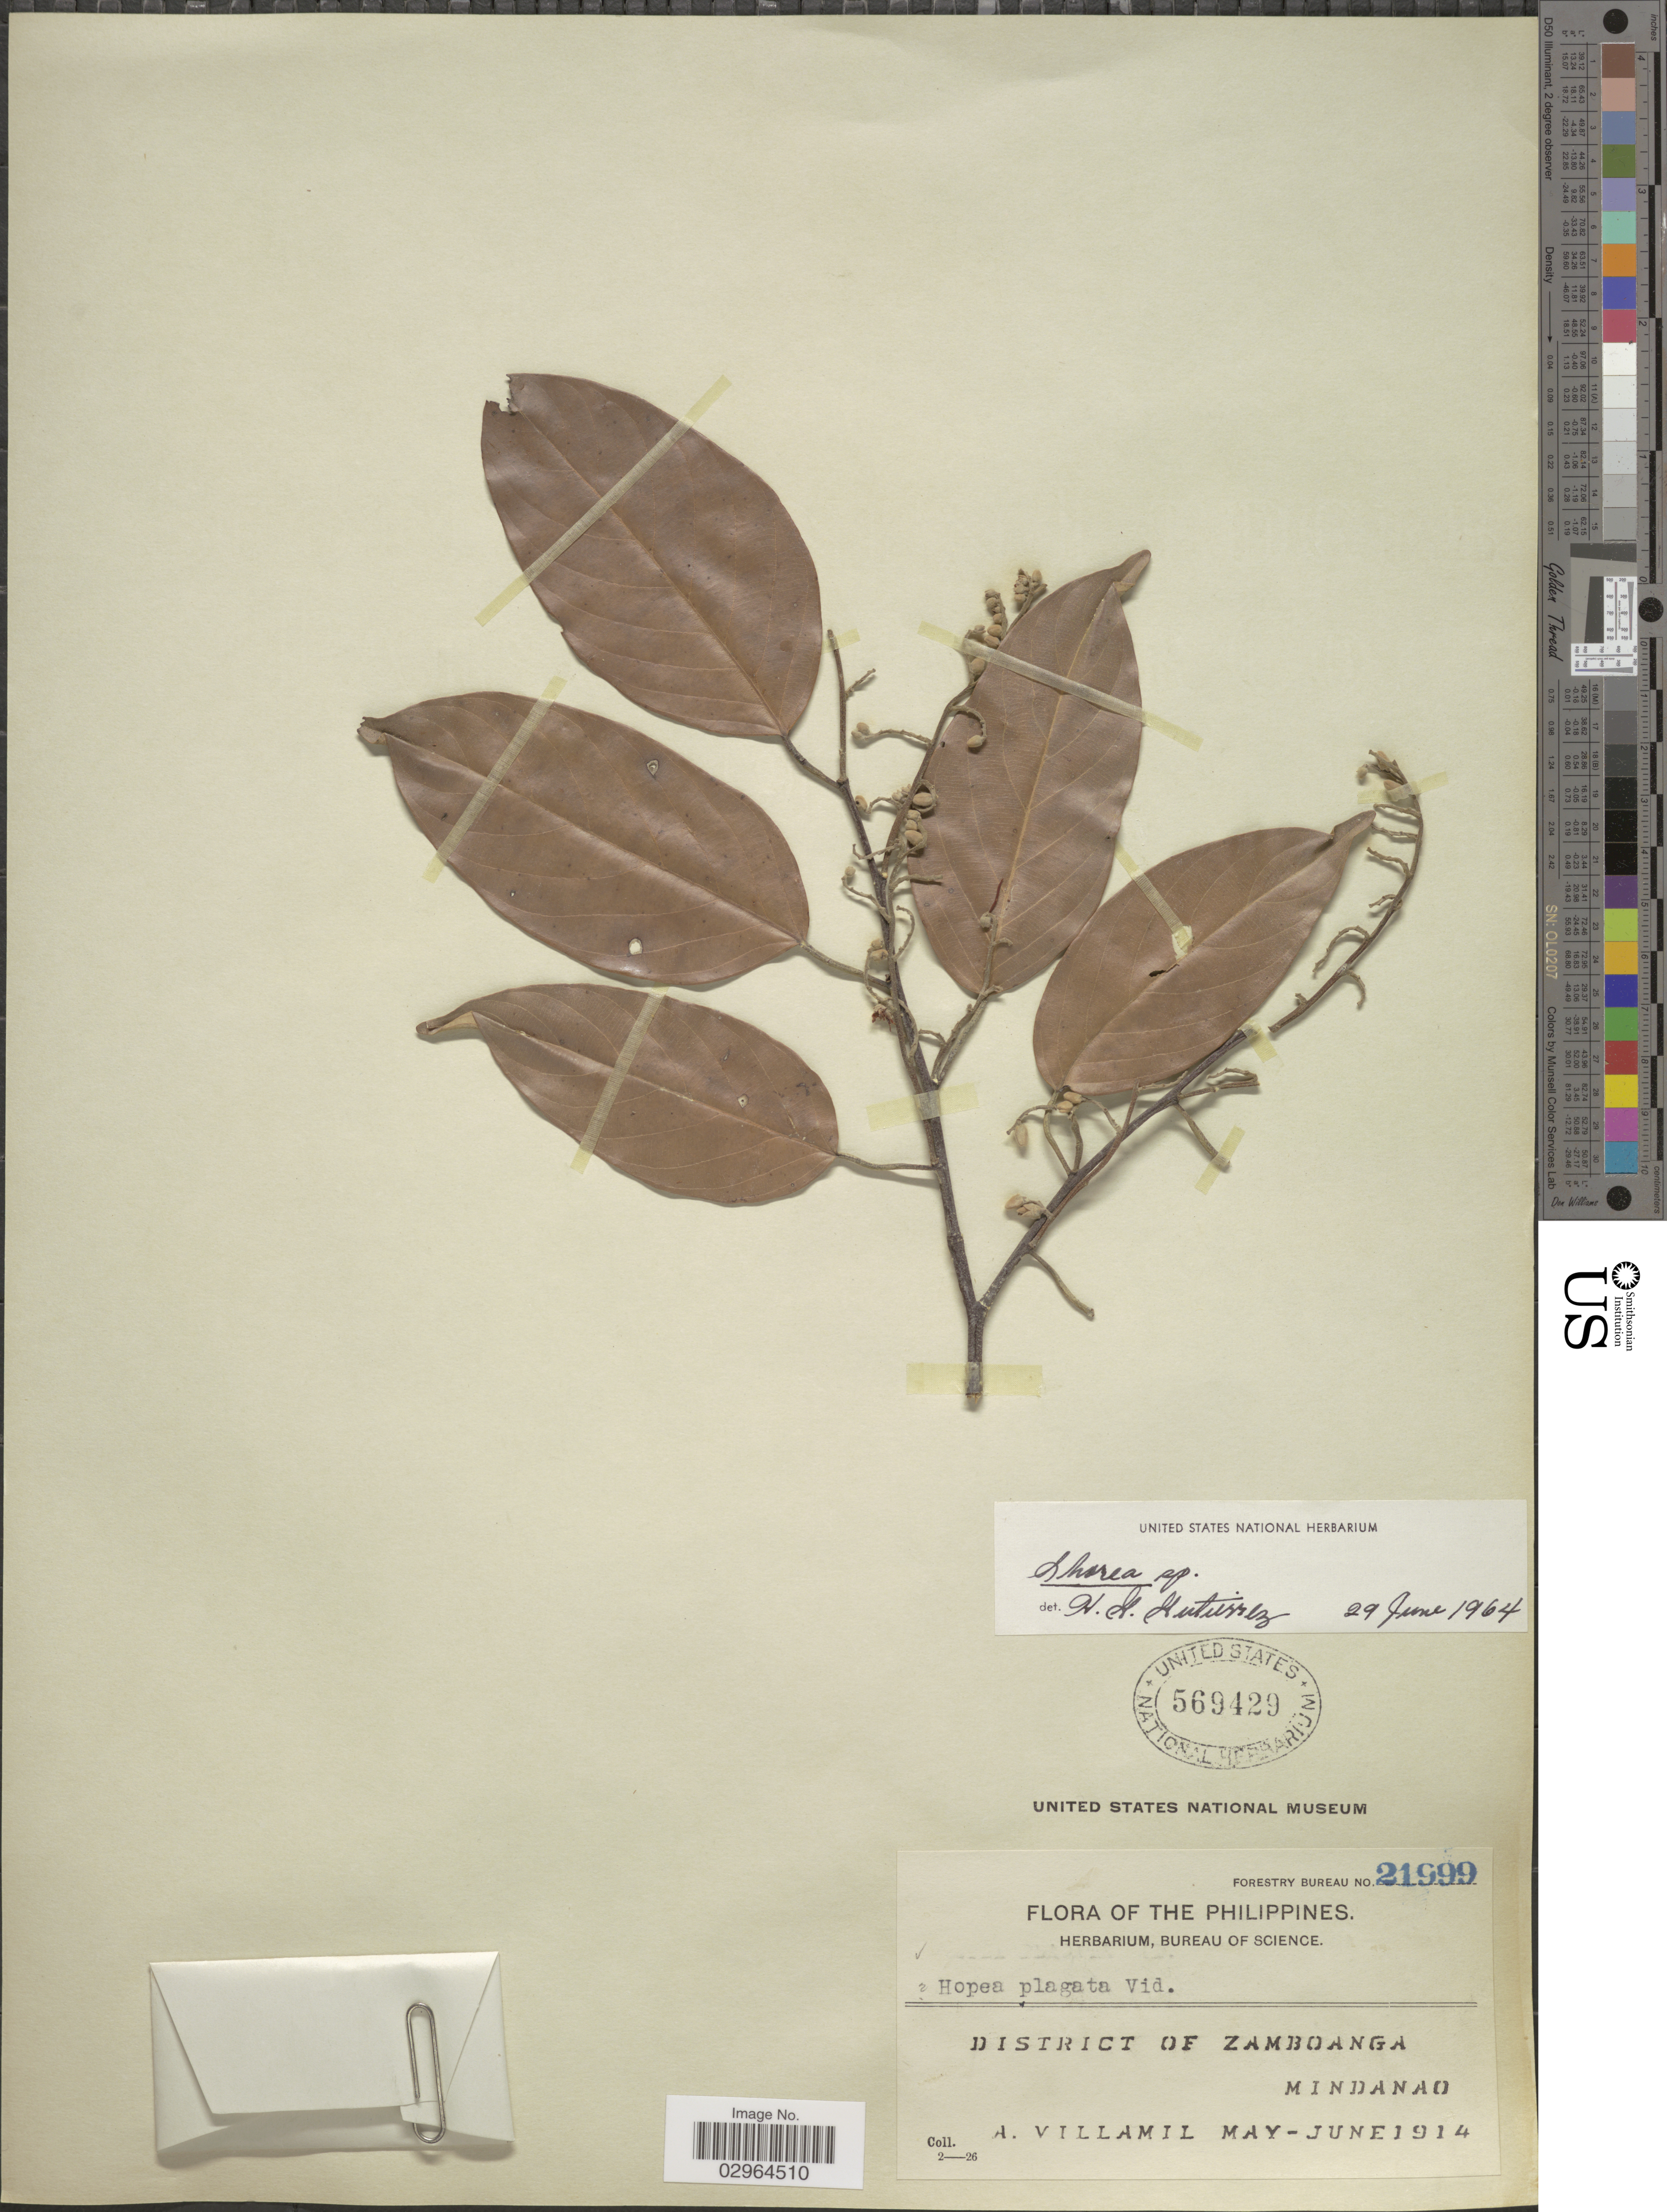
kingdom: Plantae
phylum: Tracheophyta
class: Magnoliopsida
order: Malvales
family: Dipterocarpaceae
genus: Shorea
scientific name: Shorea sp.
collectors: A. Villamil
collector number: Forestry Bureau 21999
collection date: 1914-05/1914-06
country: Philippines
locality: District of Zamboanga, Mindanao.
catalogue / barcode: US 569429